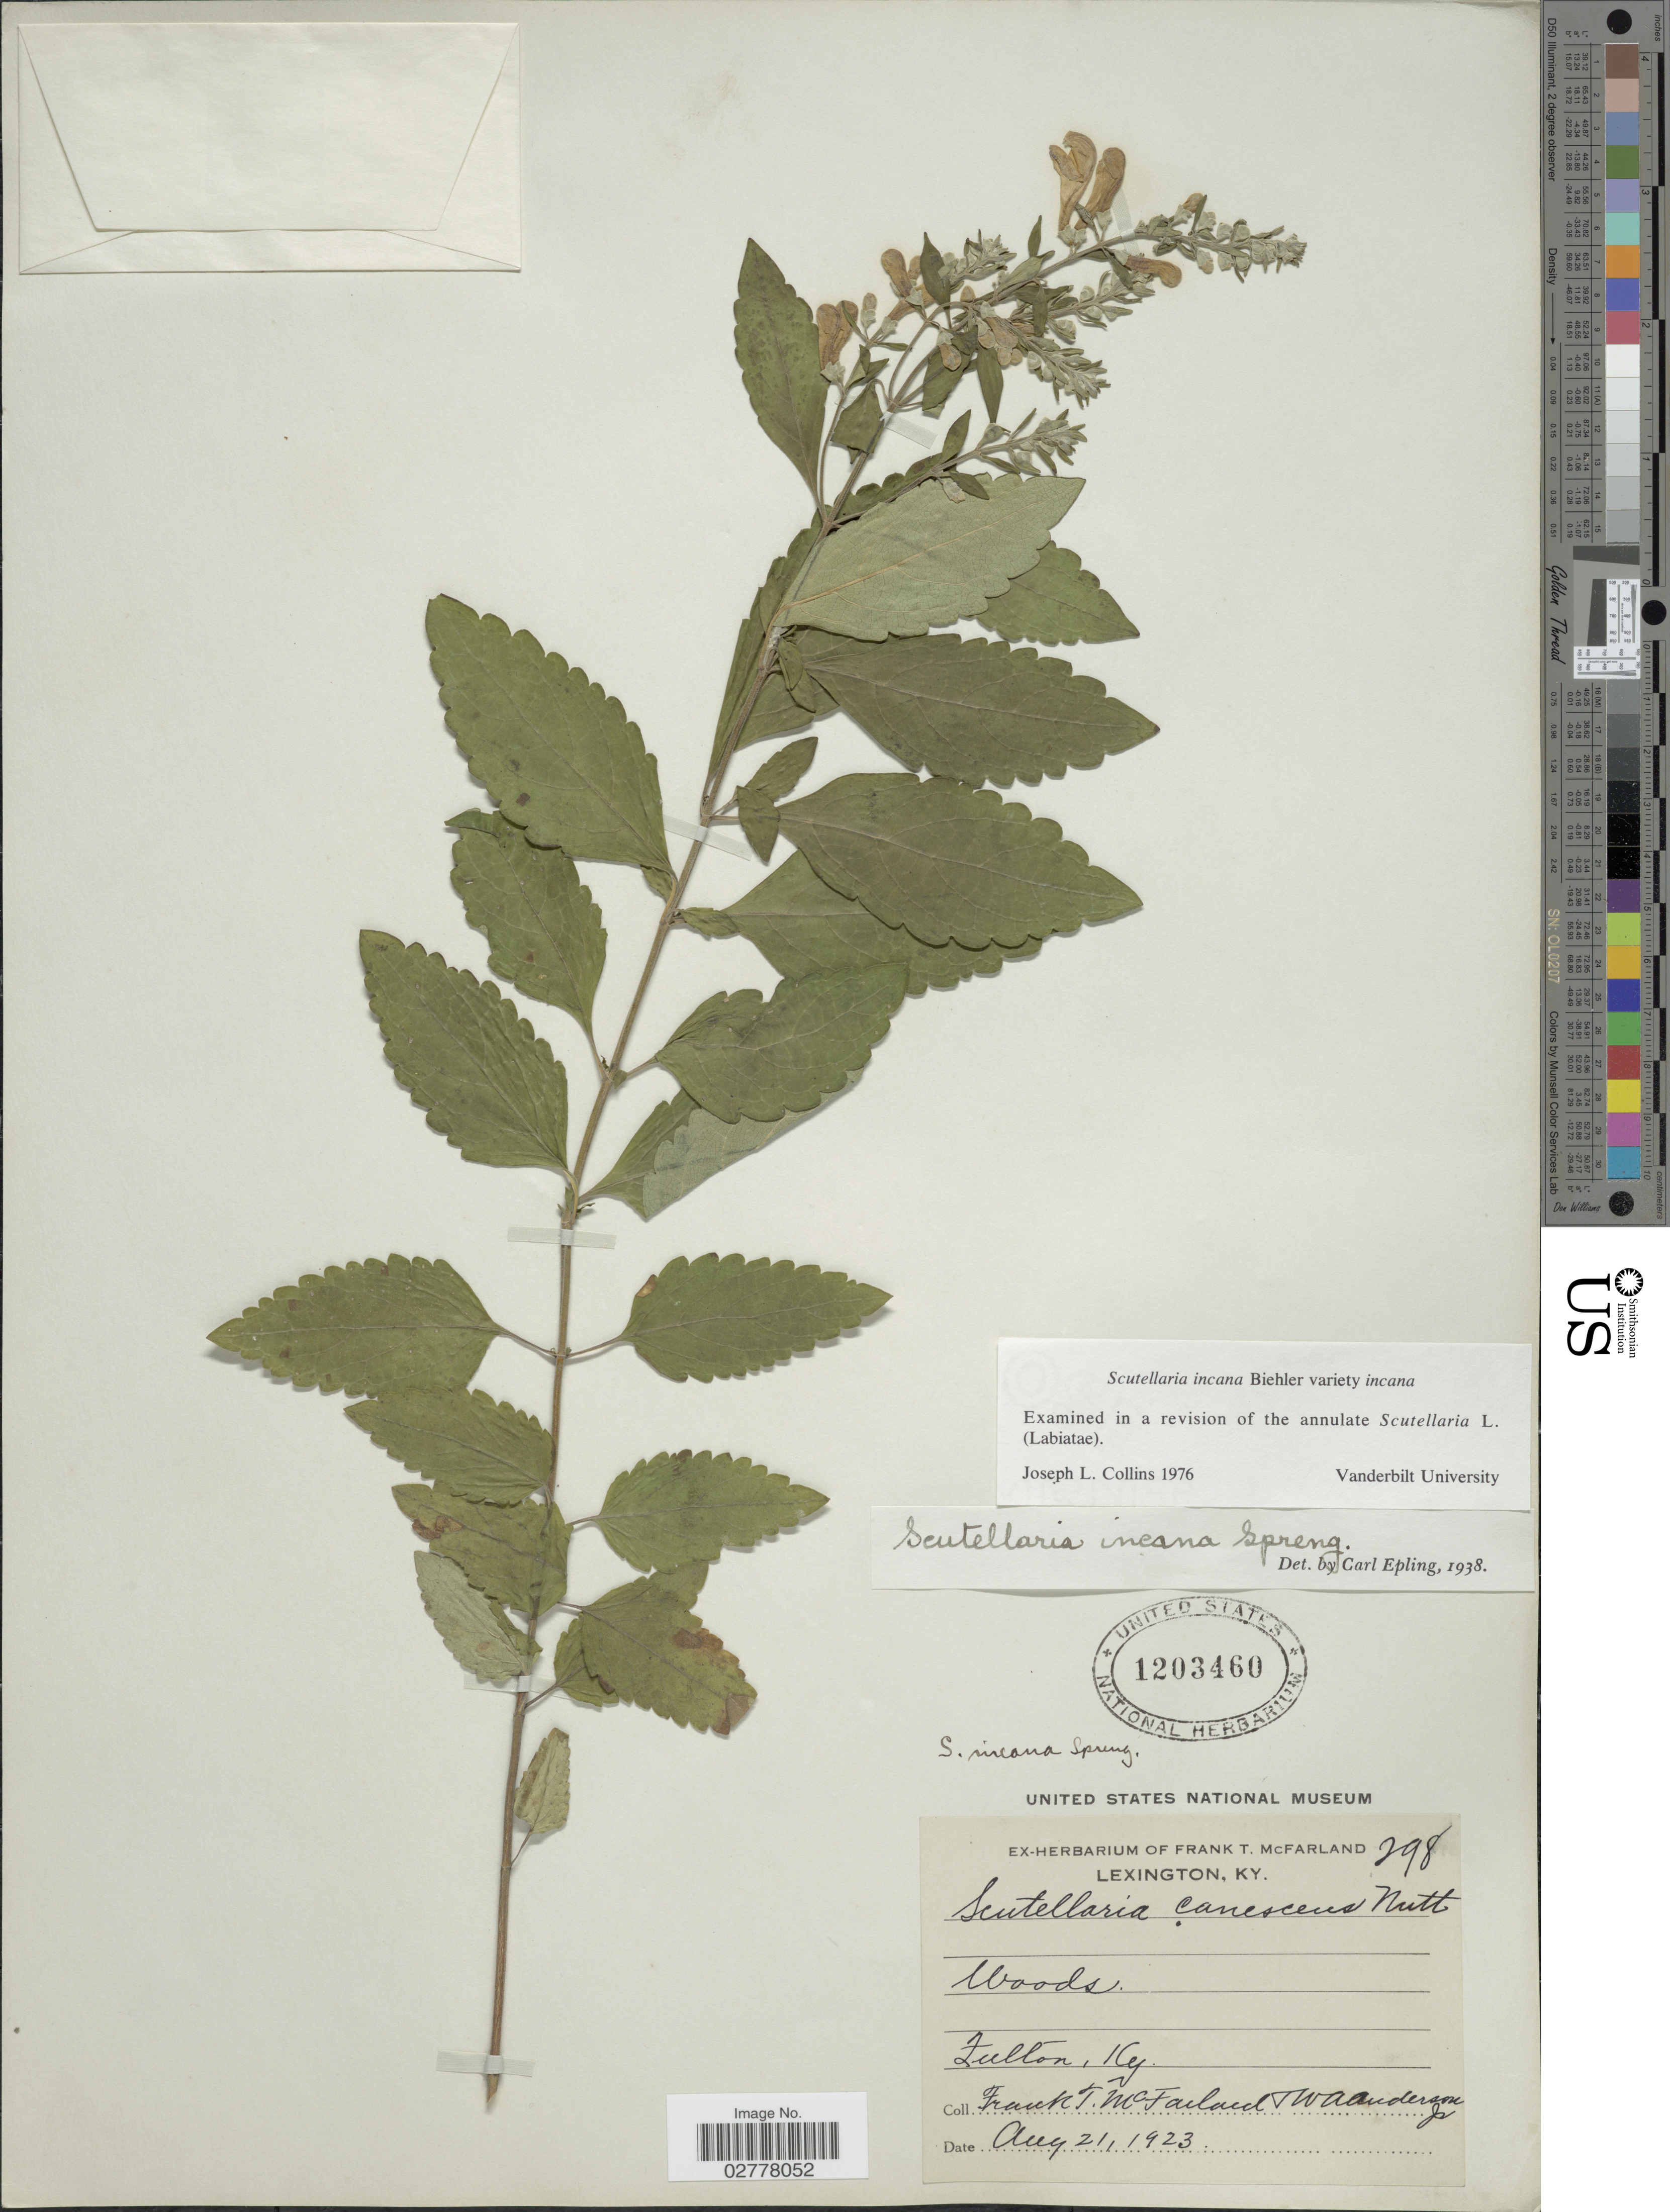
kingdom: Plantae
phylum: Tracheophyta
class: Magnoliopsida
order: Lamiales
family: Lamiaceae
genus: Scutellaria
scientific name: Scutellaria incana var. incana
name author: Biehler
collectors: F. McFarland & W. A. Anderson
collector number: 298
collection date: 1923-08-21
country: United States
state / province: Kentucky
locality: Zulton.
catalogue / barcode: US 1203460